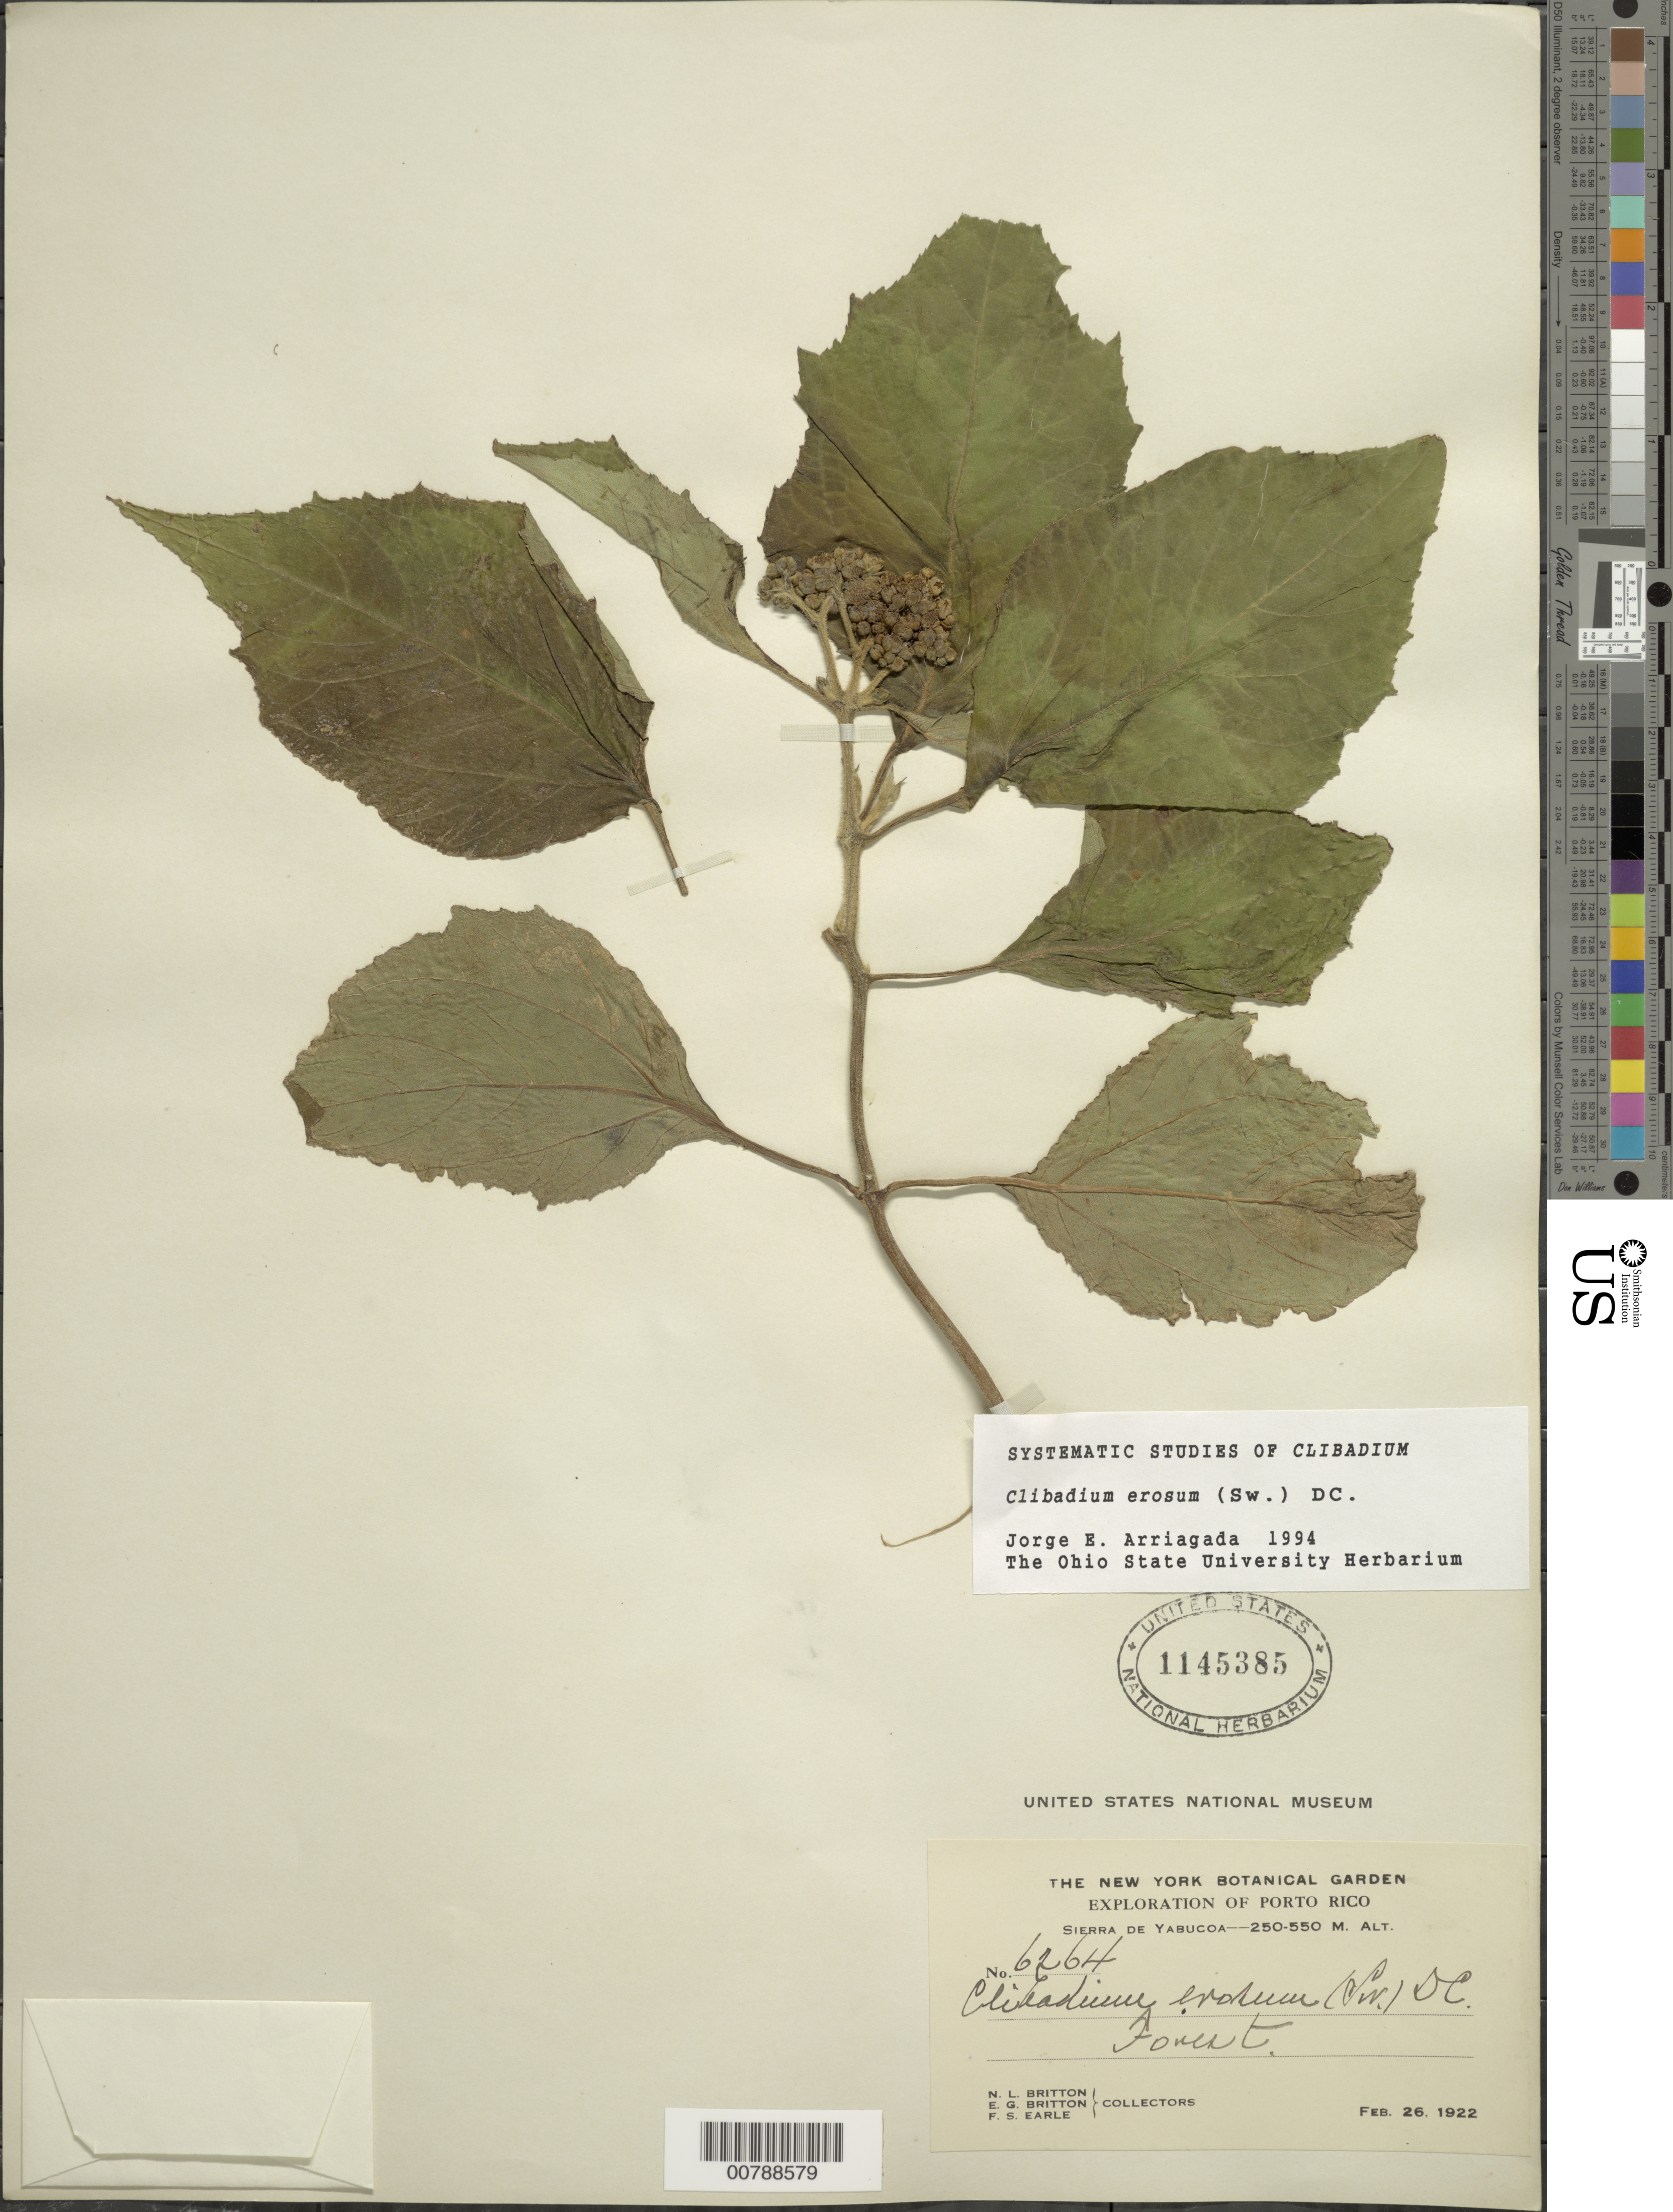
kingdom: Plantae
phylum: Tracheophyta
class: Magnoliopsida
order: Asterales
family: Asteraceae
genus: Clibadium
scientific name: Clibadium erosum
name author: (Sw.) DC.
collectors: N. Britton, E. G. Britton & F. S. Earle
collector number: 6264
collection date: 1922-02-26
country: Puerto Rico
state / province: Yabucoa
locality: Porto Rico, Sierra de Yabucoa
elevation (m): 250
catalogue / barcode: US 1145385